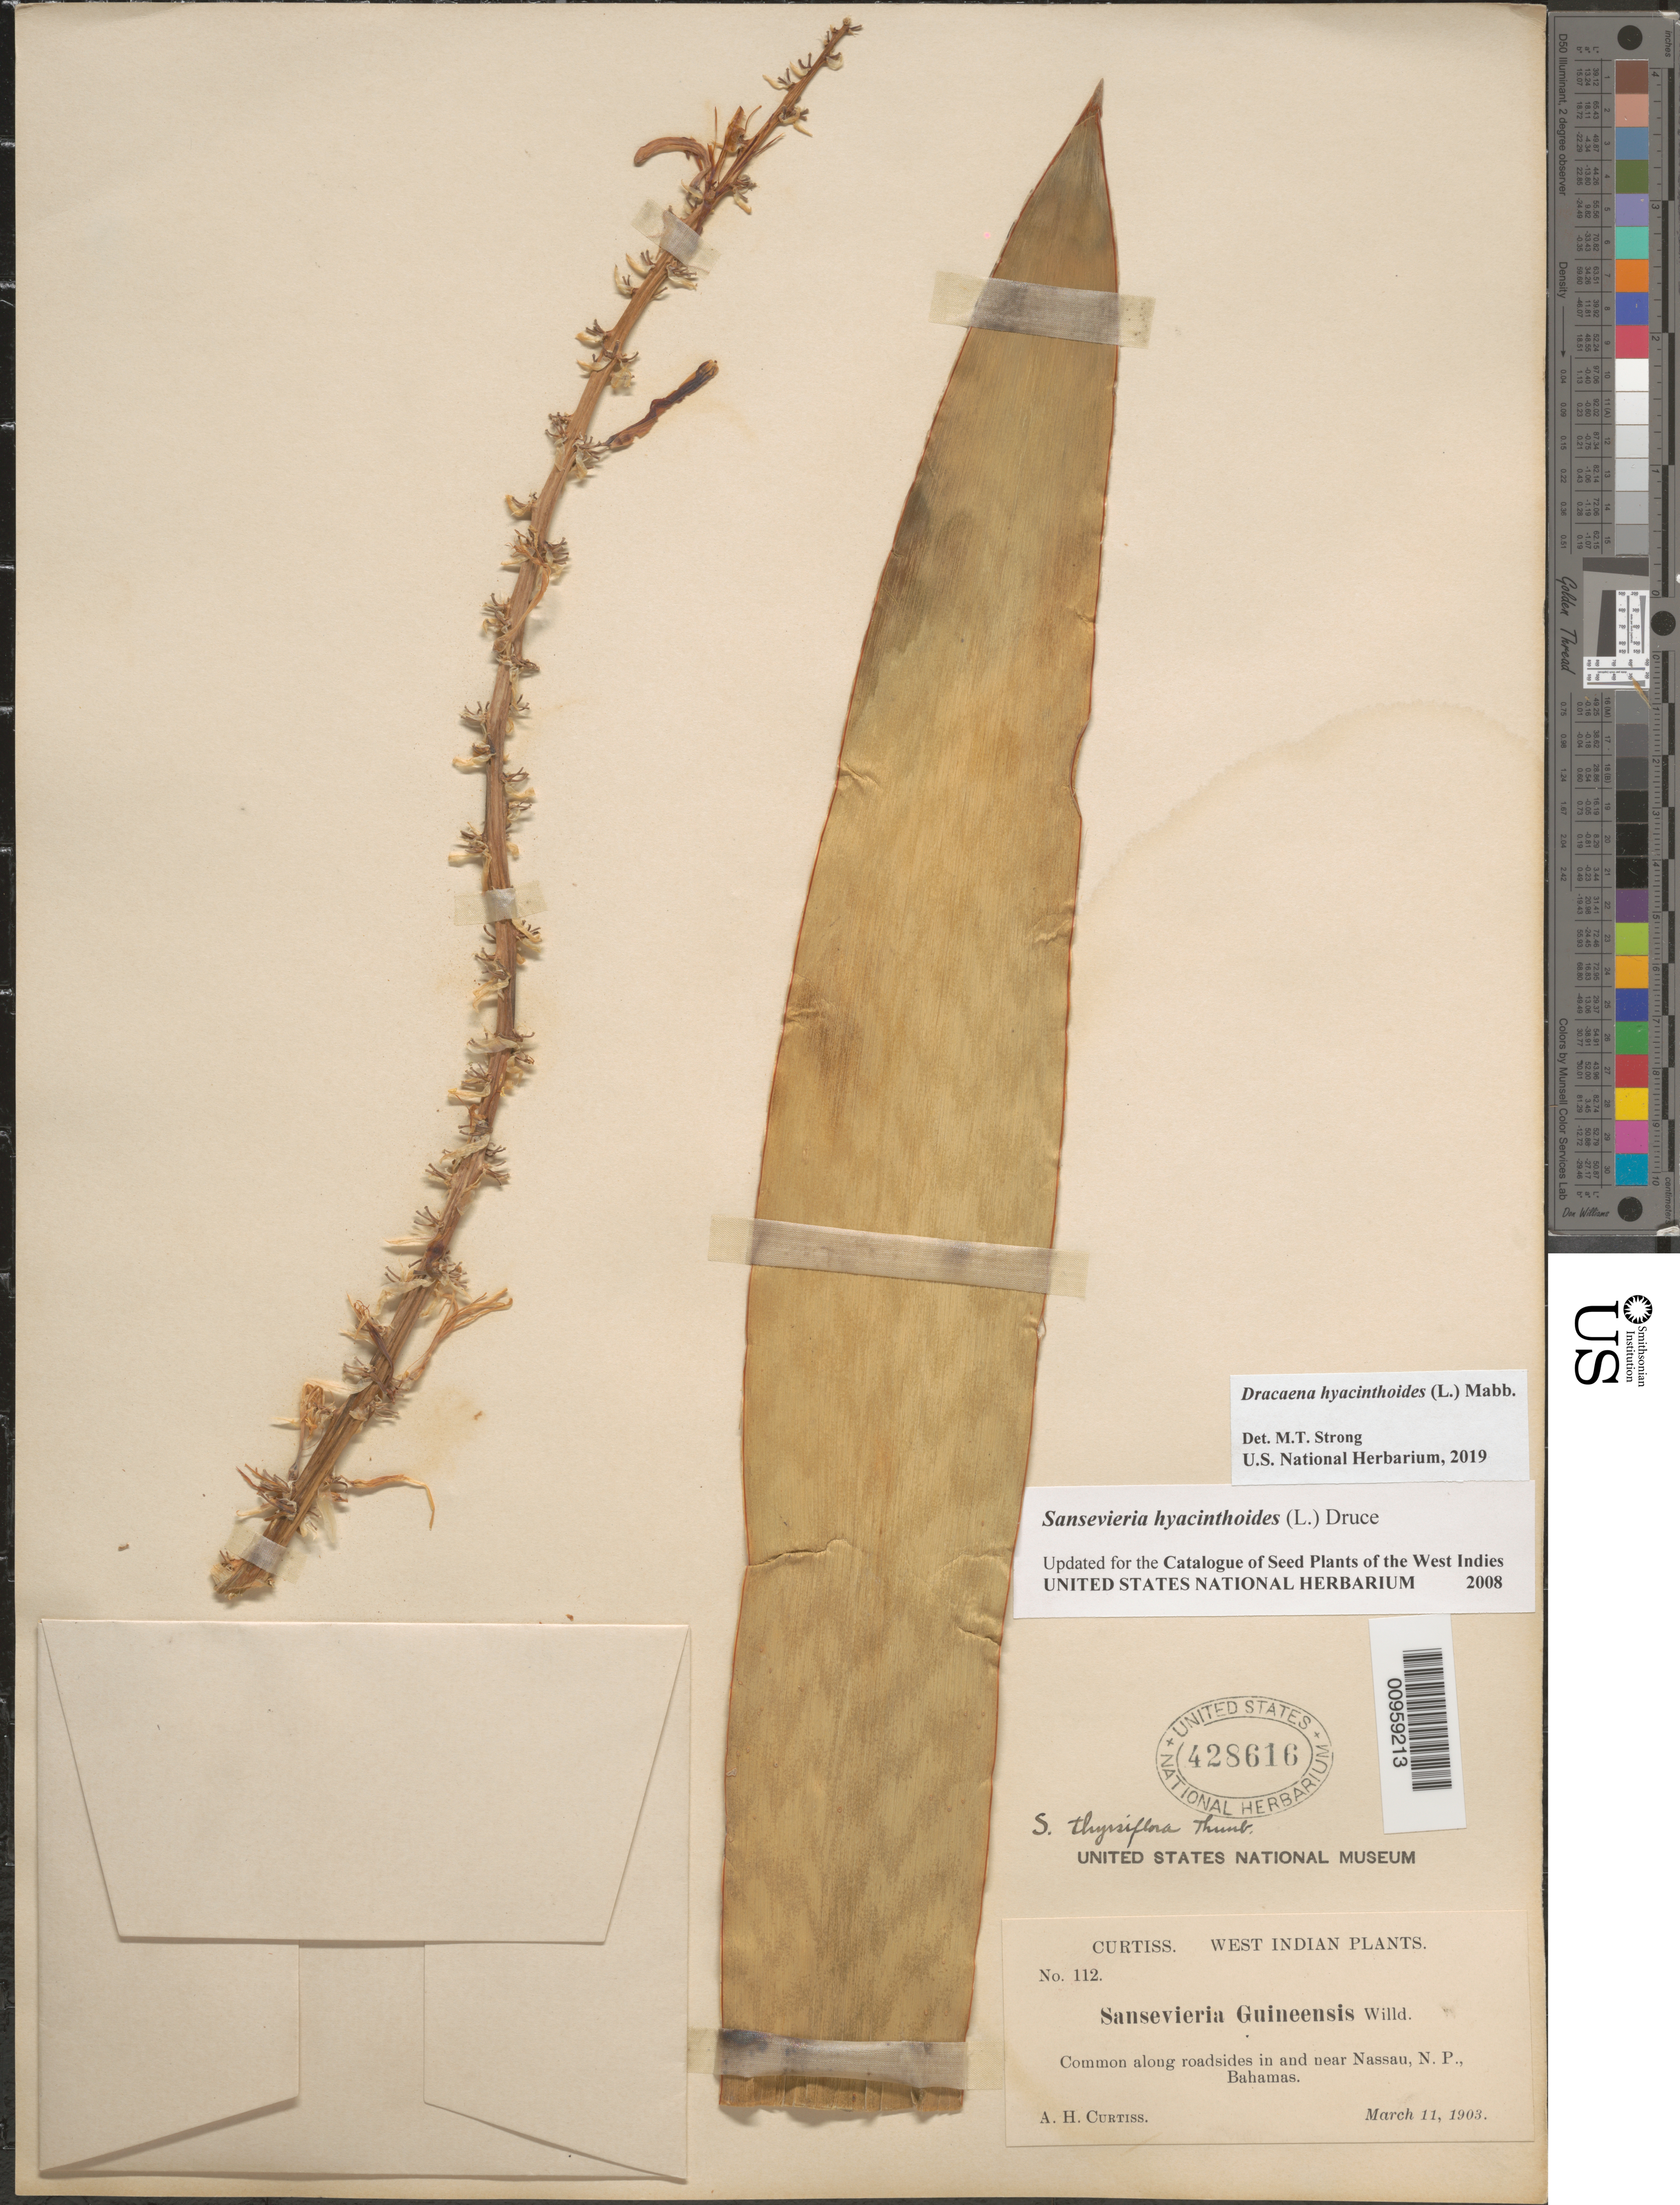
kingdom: Plantae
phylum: Tracheophyta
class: Liliopsida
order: Asparagales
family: Asparagaceae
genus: Dracaena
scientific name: Dracaena hyacinthoides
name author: (L.) Mabb.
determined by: Strong, Mark T., (BOT), Smithsonian Institution - National Museum of Natural History (UNITED STATES)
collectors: A. H. Curtiss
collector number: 112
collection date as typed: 11 Mar 1903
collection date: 1903-03-11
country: Bahamas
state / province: New Providence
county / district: Nassau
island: New Providence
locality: In and near Nassau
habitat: Along roadsides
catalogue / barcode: US 428616